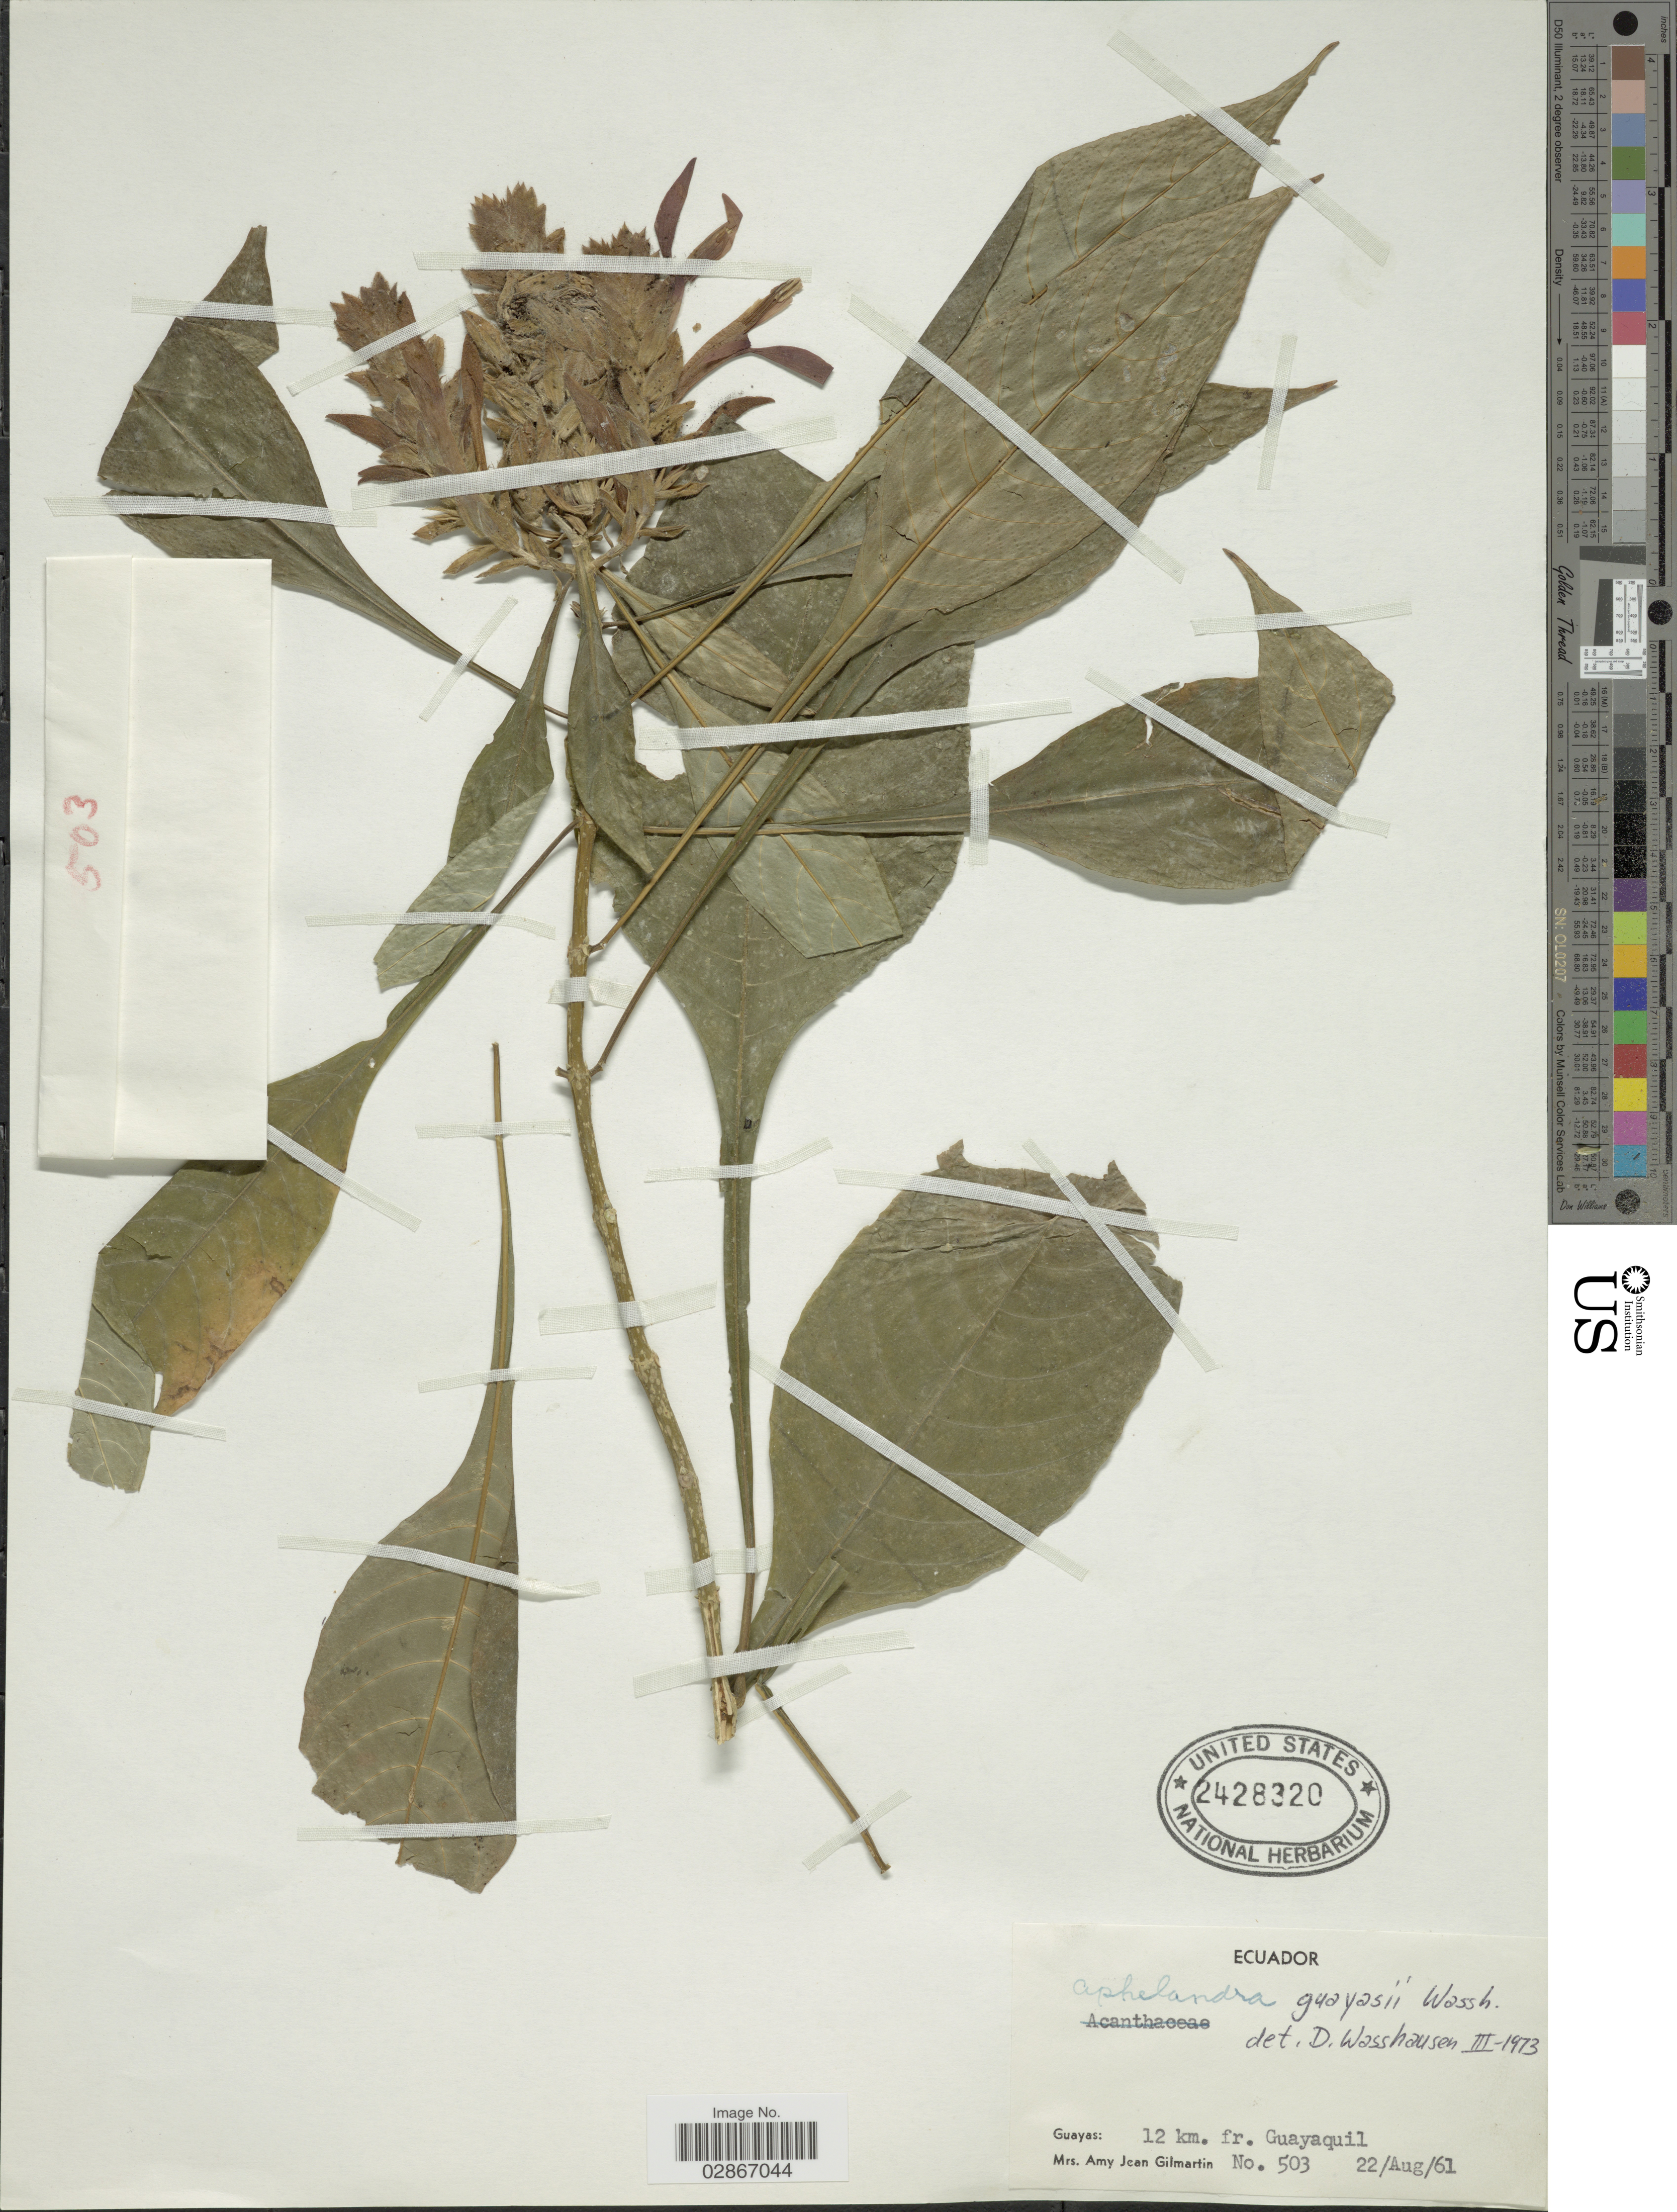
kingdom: Plantae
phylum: Tracheophyta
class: Magnoliopsida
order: Lamiales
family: Acanthaceae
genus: Aphelandra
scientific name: Aphelandra guayasii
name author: Wassh.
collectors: A. J. Gilmartin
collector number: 503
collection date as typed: Transcribed d/m/y: 22/8/61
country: Ecuador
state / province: Guayas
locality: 12 km. fr. Guayaquil.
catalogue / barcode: US 2428320